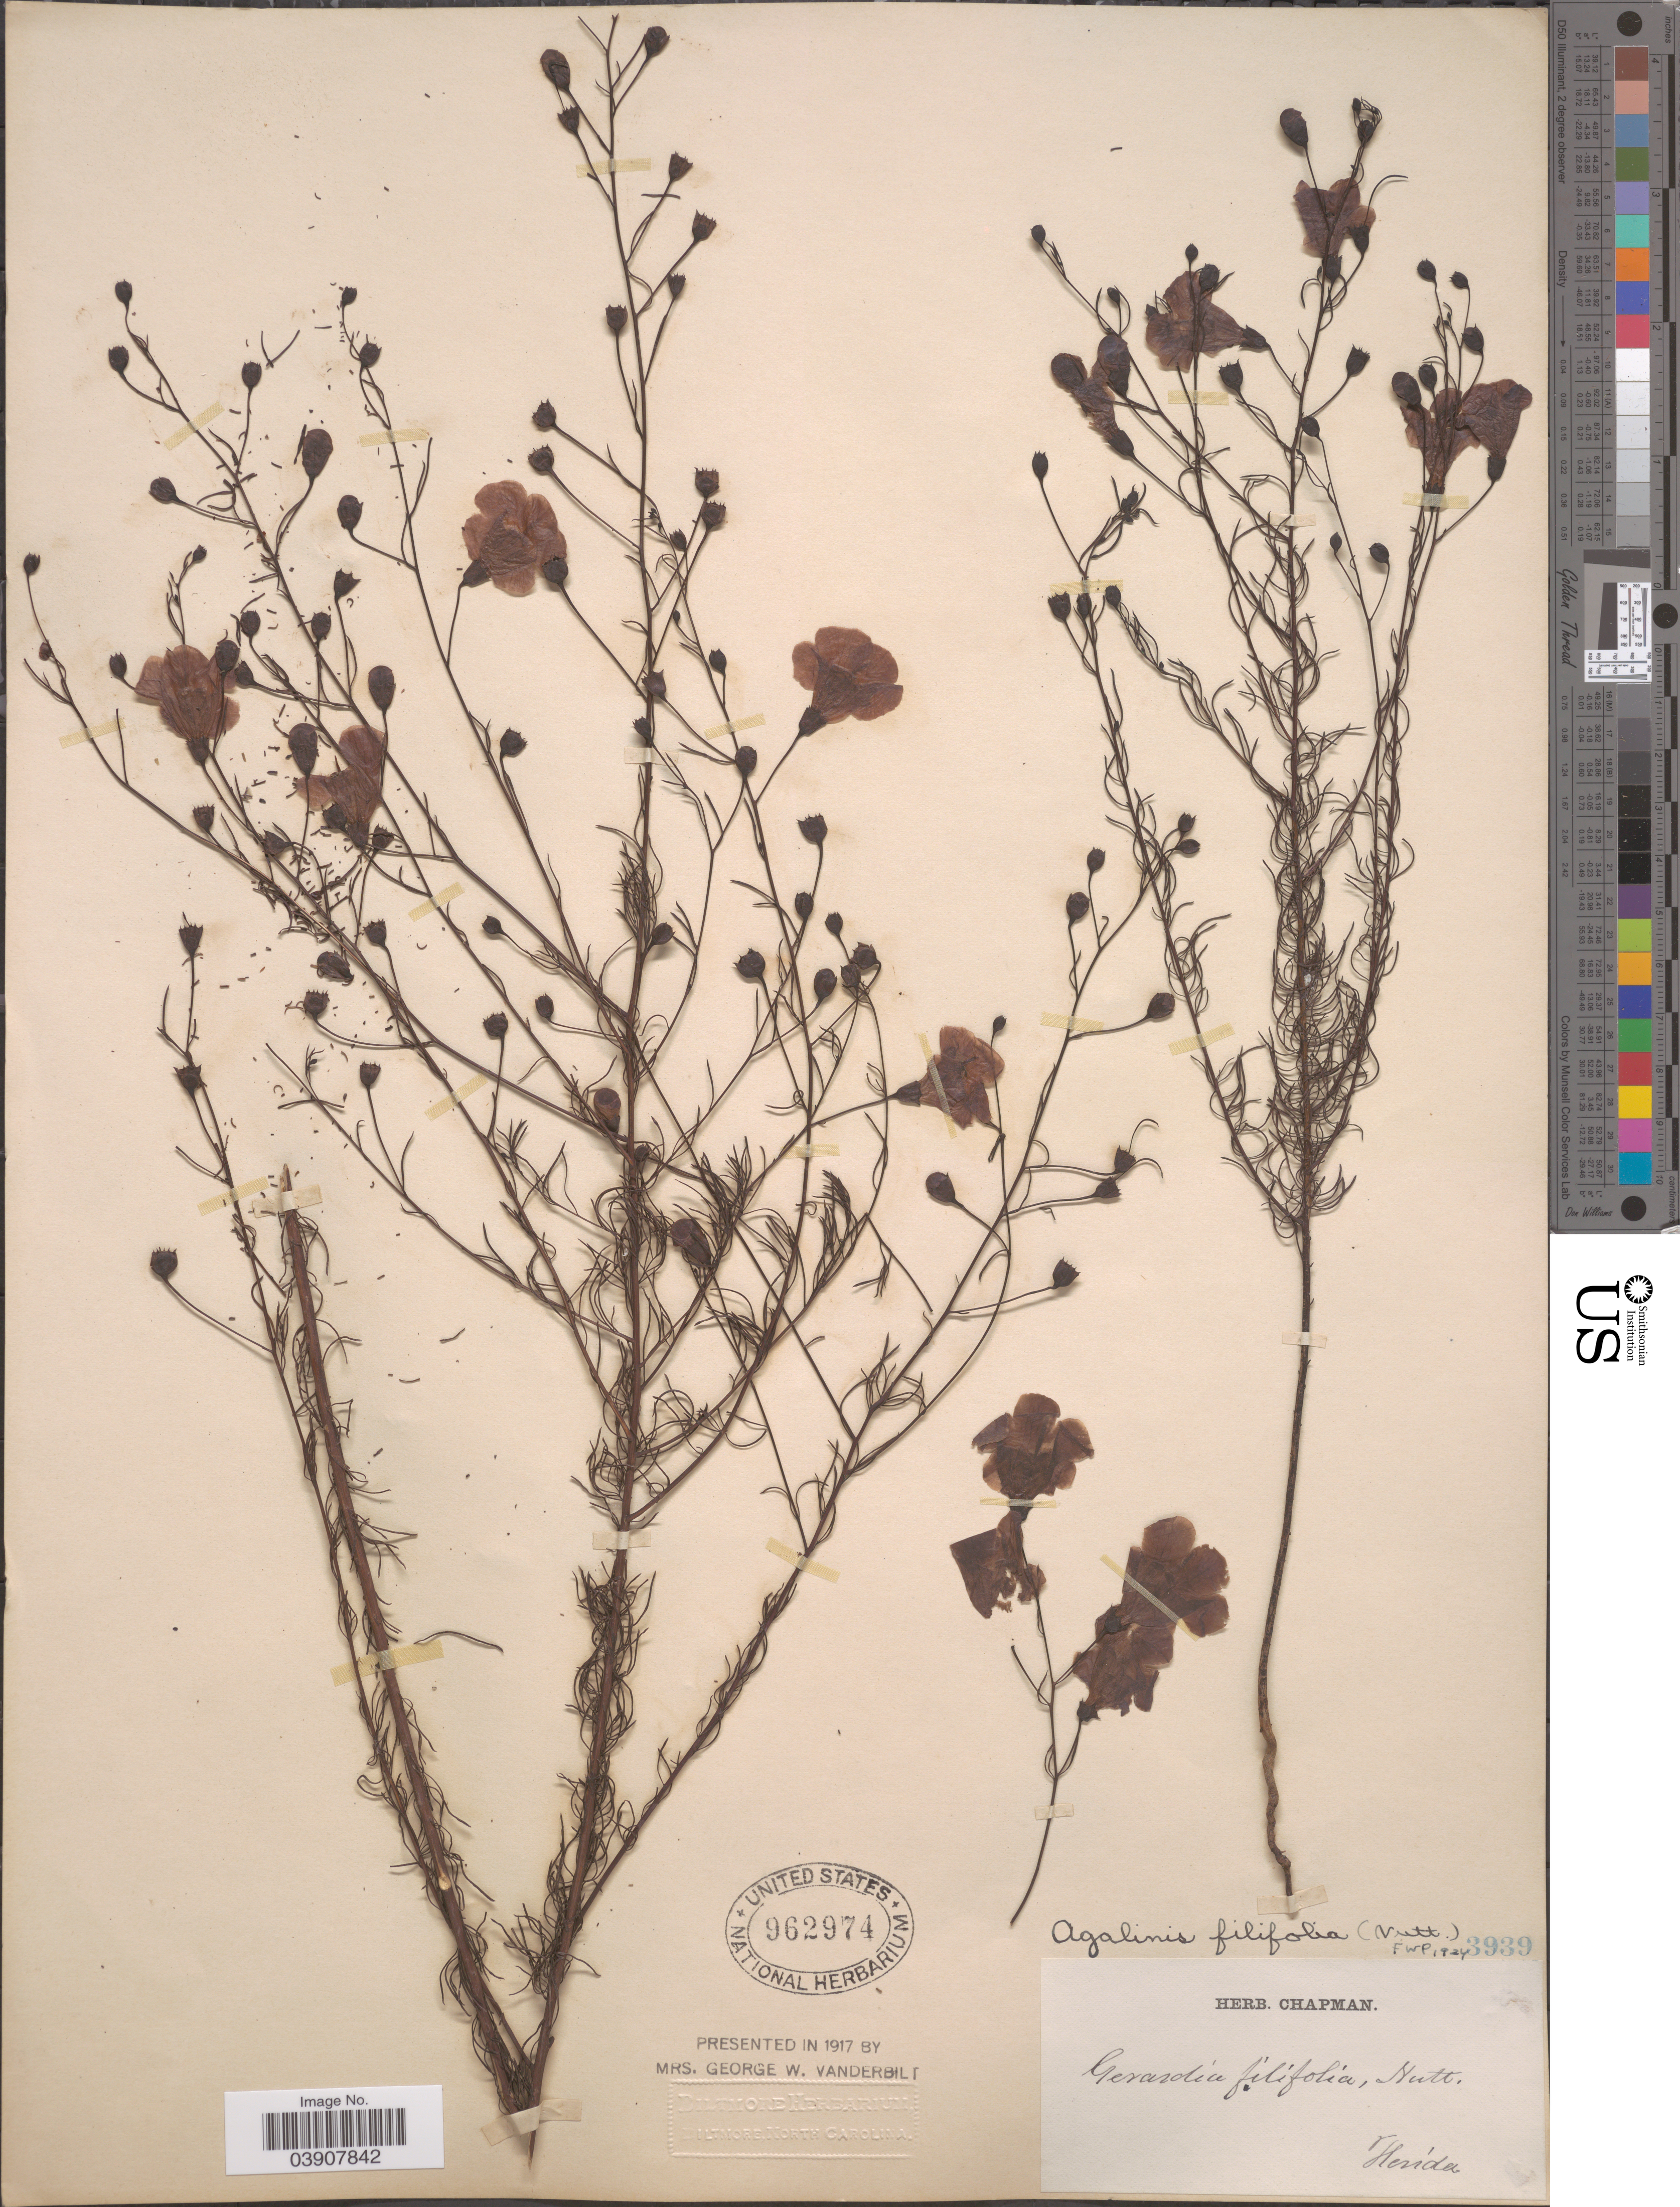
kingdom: Plantae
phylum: Tracheophyta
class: Magnoliopsida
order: Lamiales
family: Orobanchaceae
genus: Agalinis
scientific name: Agalinis filifolia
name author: Raf.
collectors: ex herb. Chapman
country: United States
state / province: Florida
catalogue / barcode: US 962974